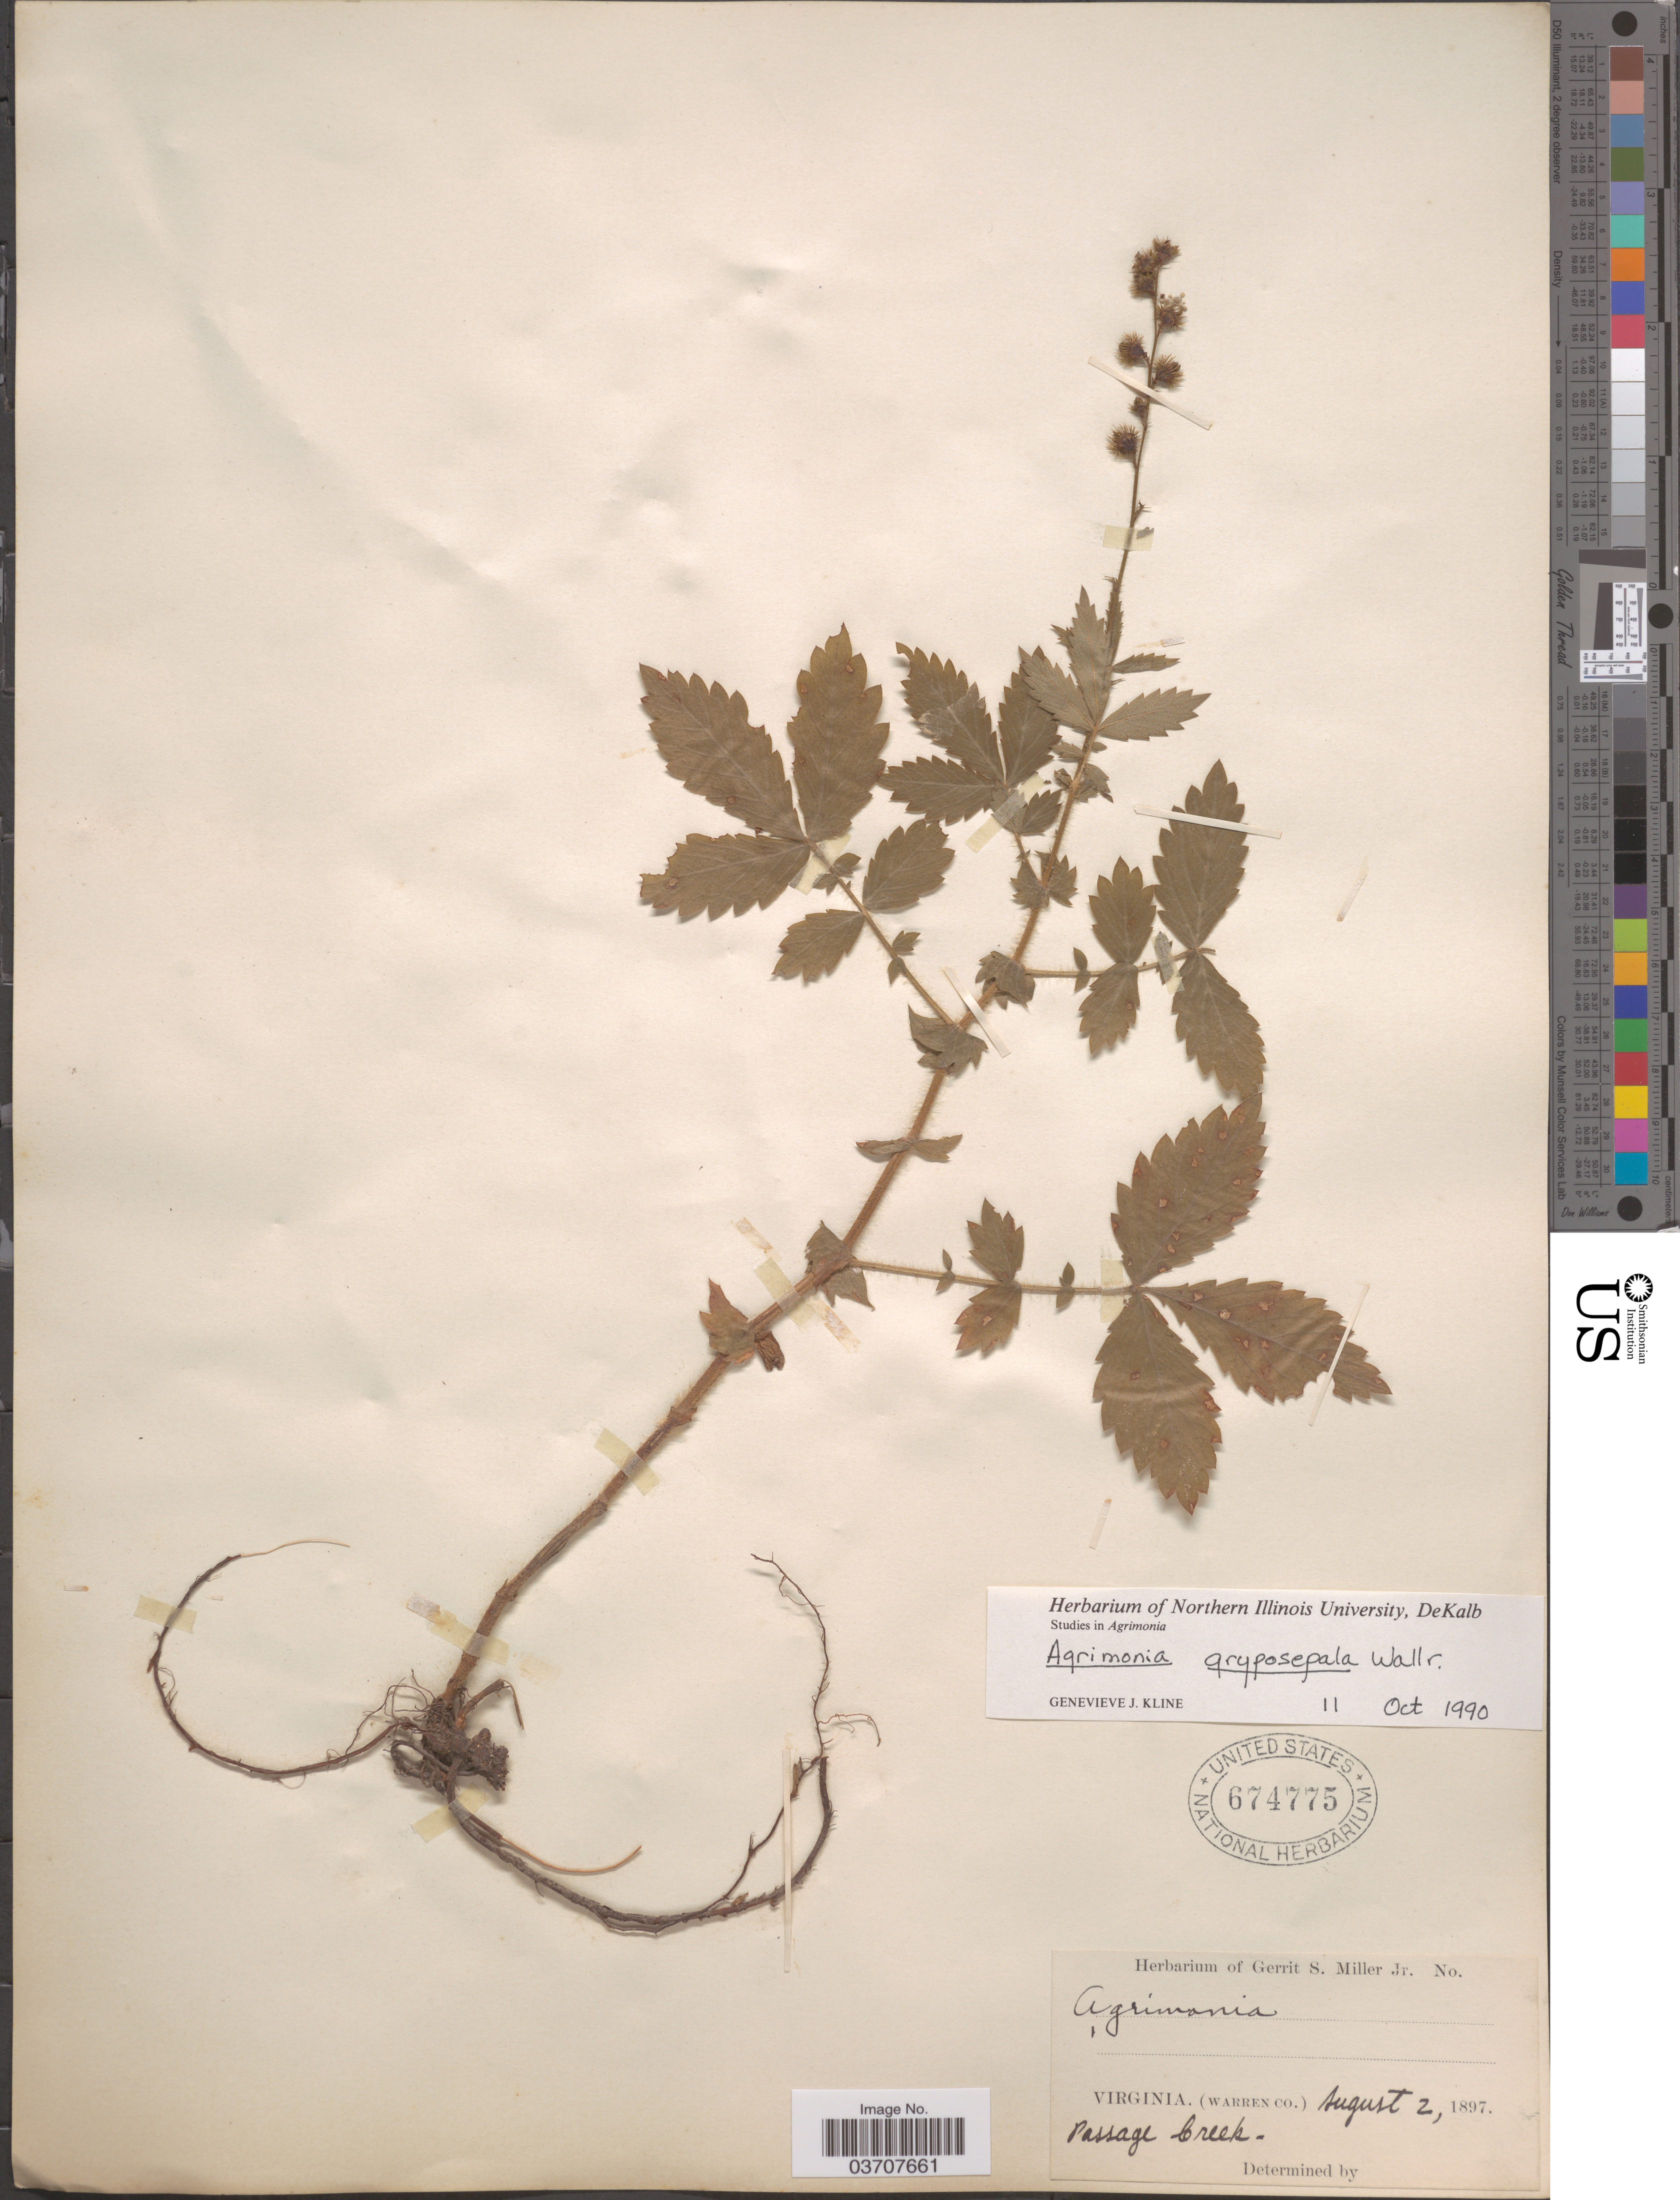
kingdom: Plantae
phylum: Tracheophyta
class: Magnoliopsida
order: Rosales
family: Rosaceae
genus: Agrimonia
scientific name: Agrimonia gryposepala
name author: Wallr.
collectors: ex herb. Gerrit S. Miller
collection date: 1897-08-02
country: United States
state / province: Virginia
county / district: Warren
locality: Passage Creek.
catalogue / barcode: US 674775